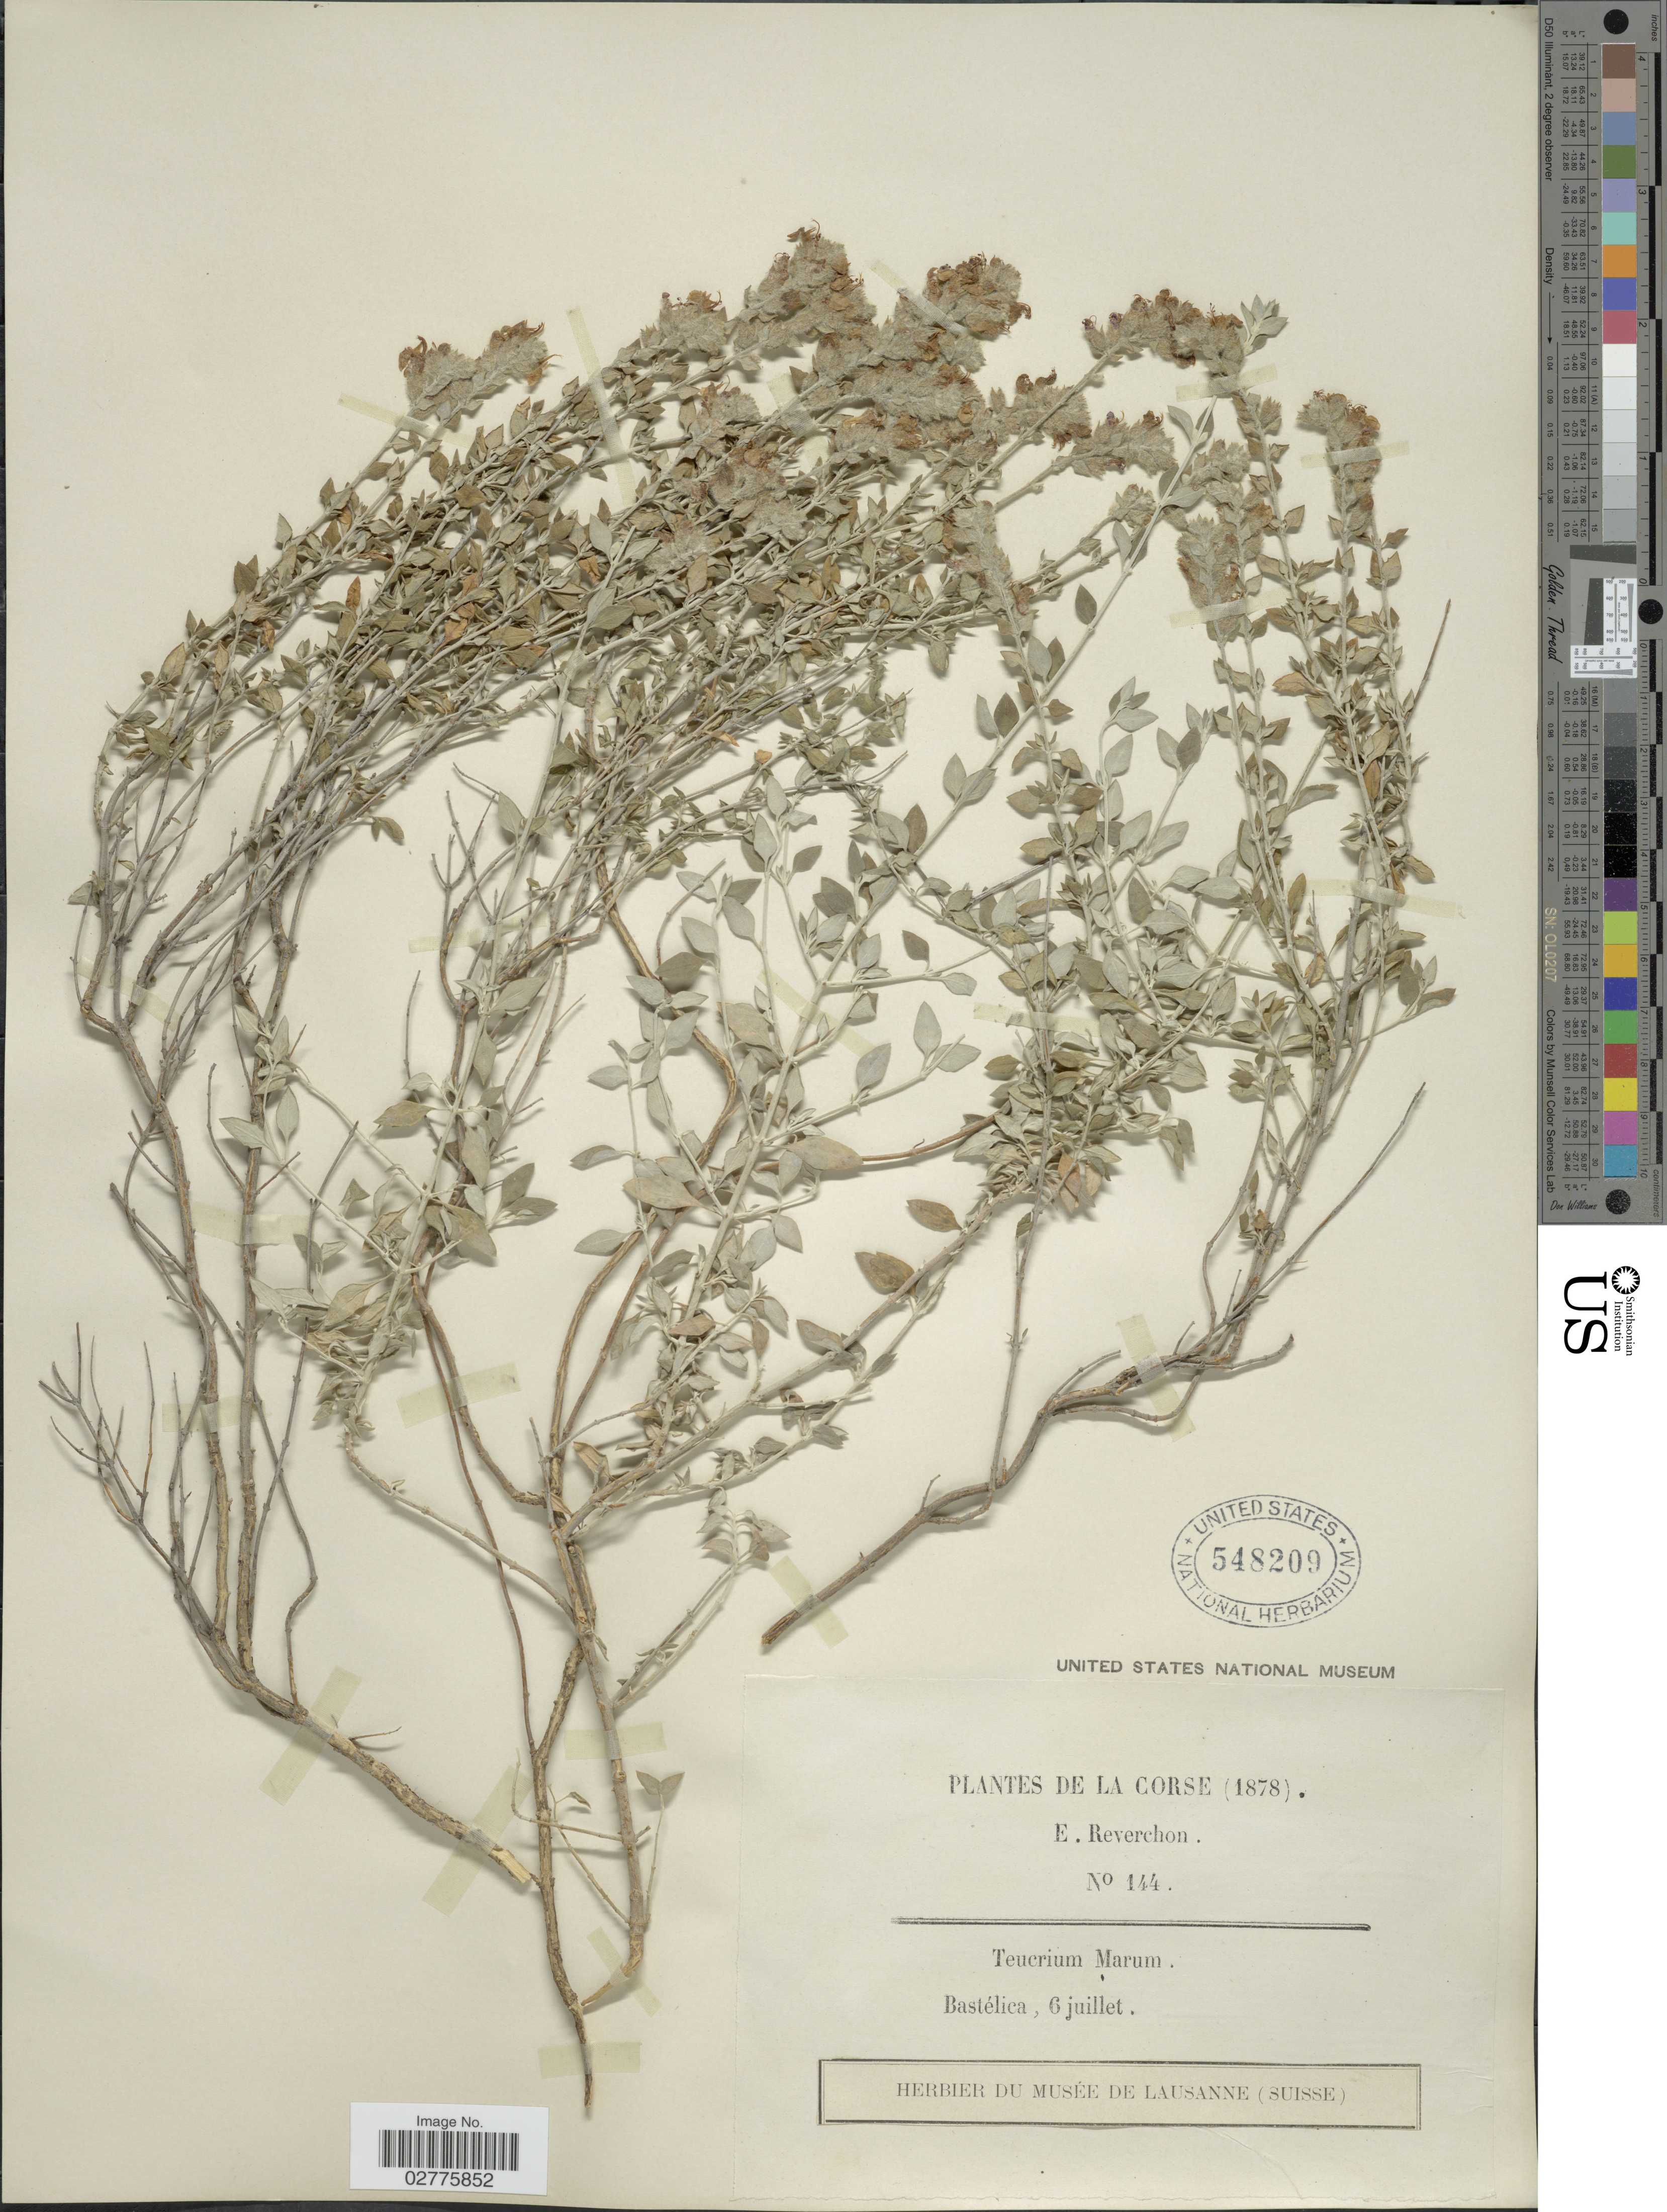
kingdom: Plantae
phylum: Tracheophyta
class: Magnoliopsida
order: Lamiales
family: Lamiaceae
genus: Teucrium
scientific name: Teucrium marum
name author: L.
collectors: E. Reverchon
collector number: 144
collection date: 1878-07-06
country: France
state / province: Corsica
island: Corse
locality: Corse. Bastélica.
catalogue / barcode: US 548209